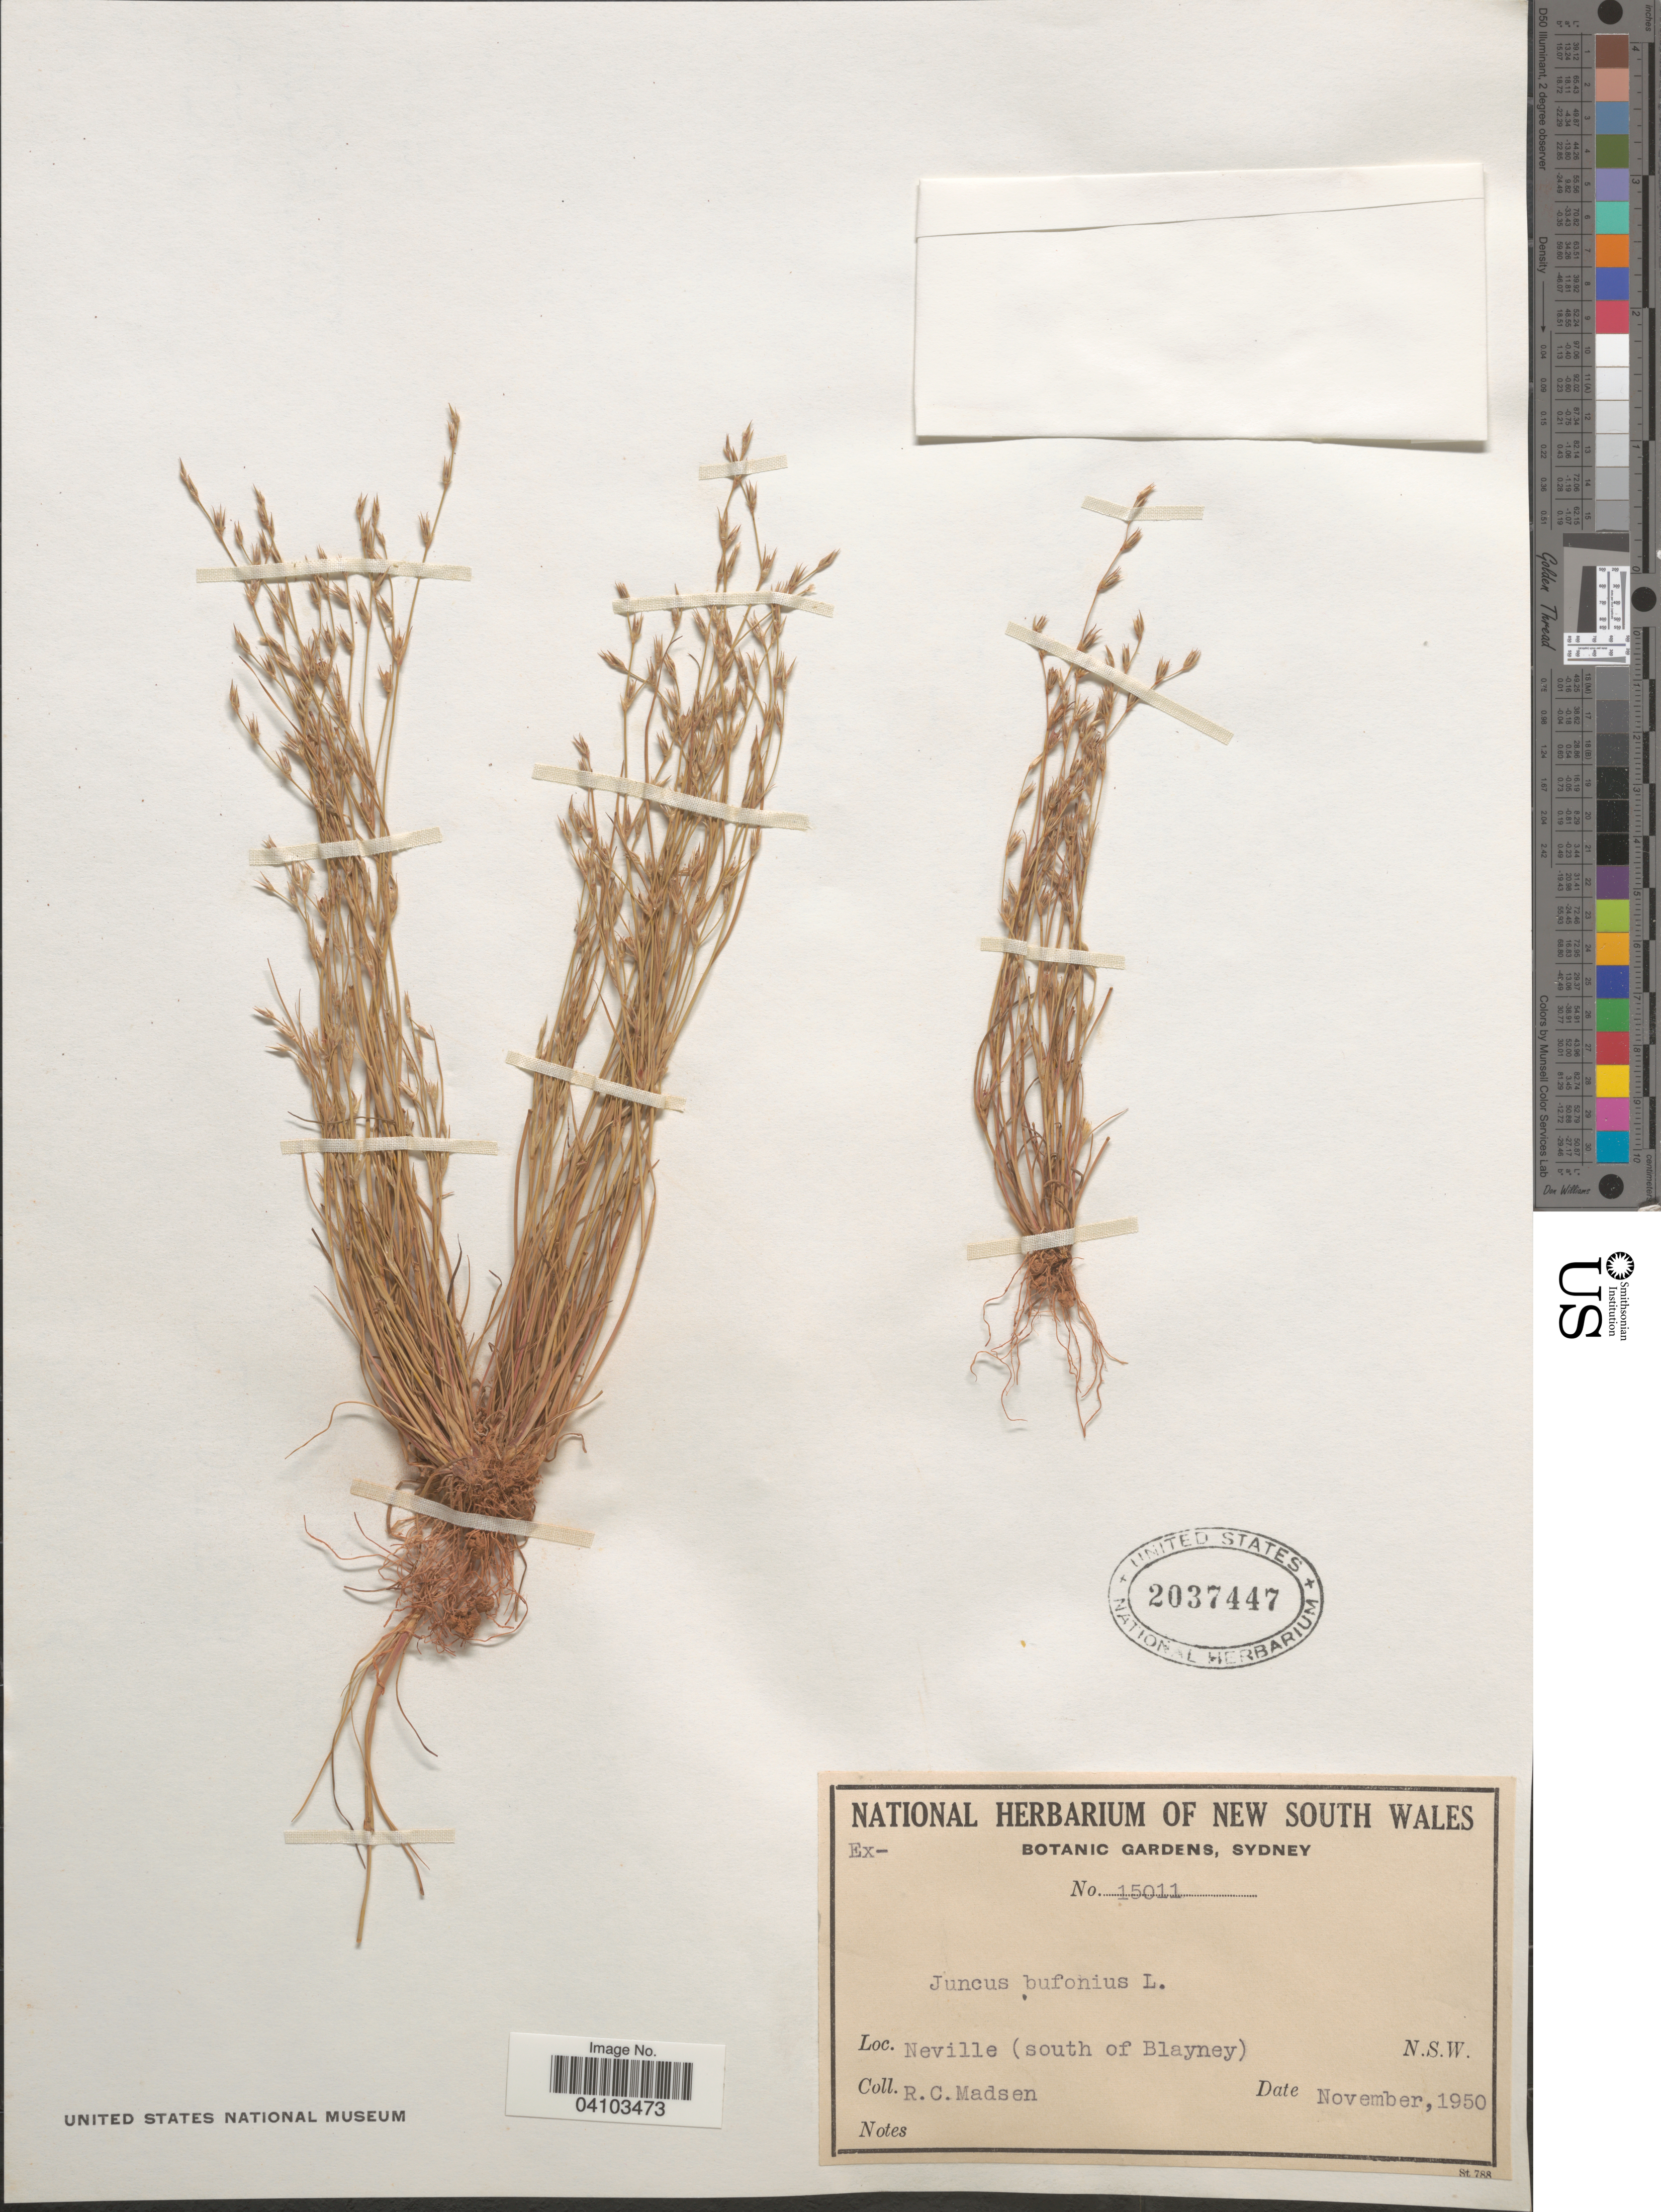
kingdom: Plantae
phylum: Tracheophyta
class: Liliopsida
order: Poales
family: Juncaceae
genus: Juncus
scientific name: Juncus bufonius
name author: L.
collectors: R. Madsen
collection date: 1950-11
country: Australia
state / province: New South Wales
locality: Neville (south of Blayney).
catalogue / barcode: US 2037447